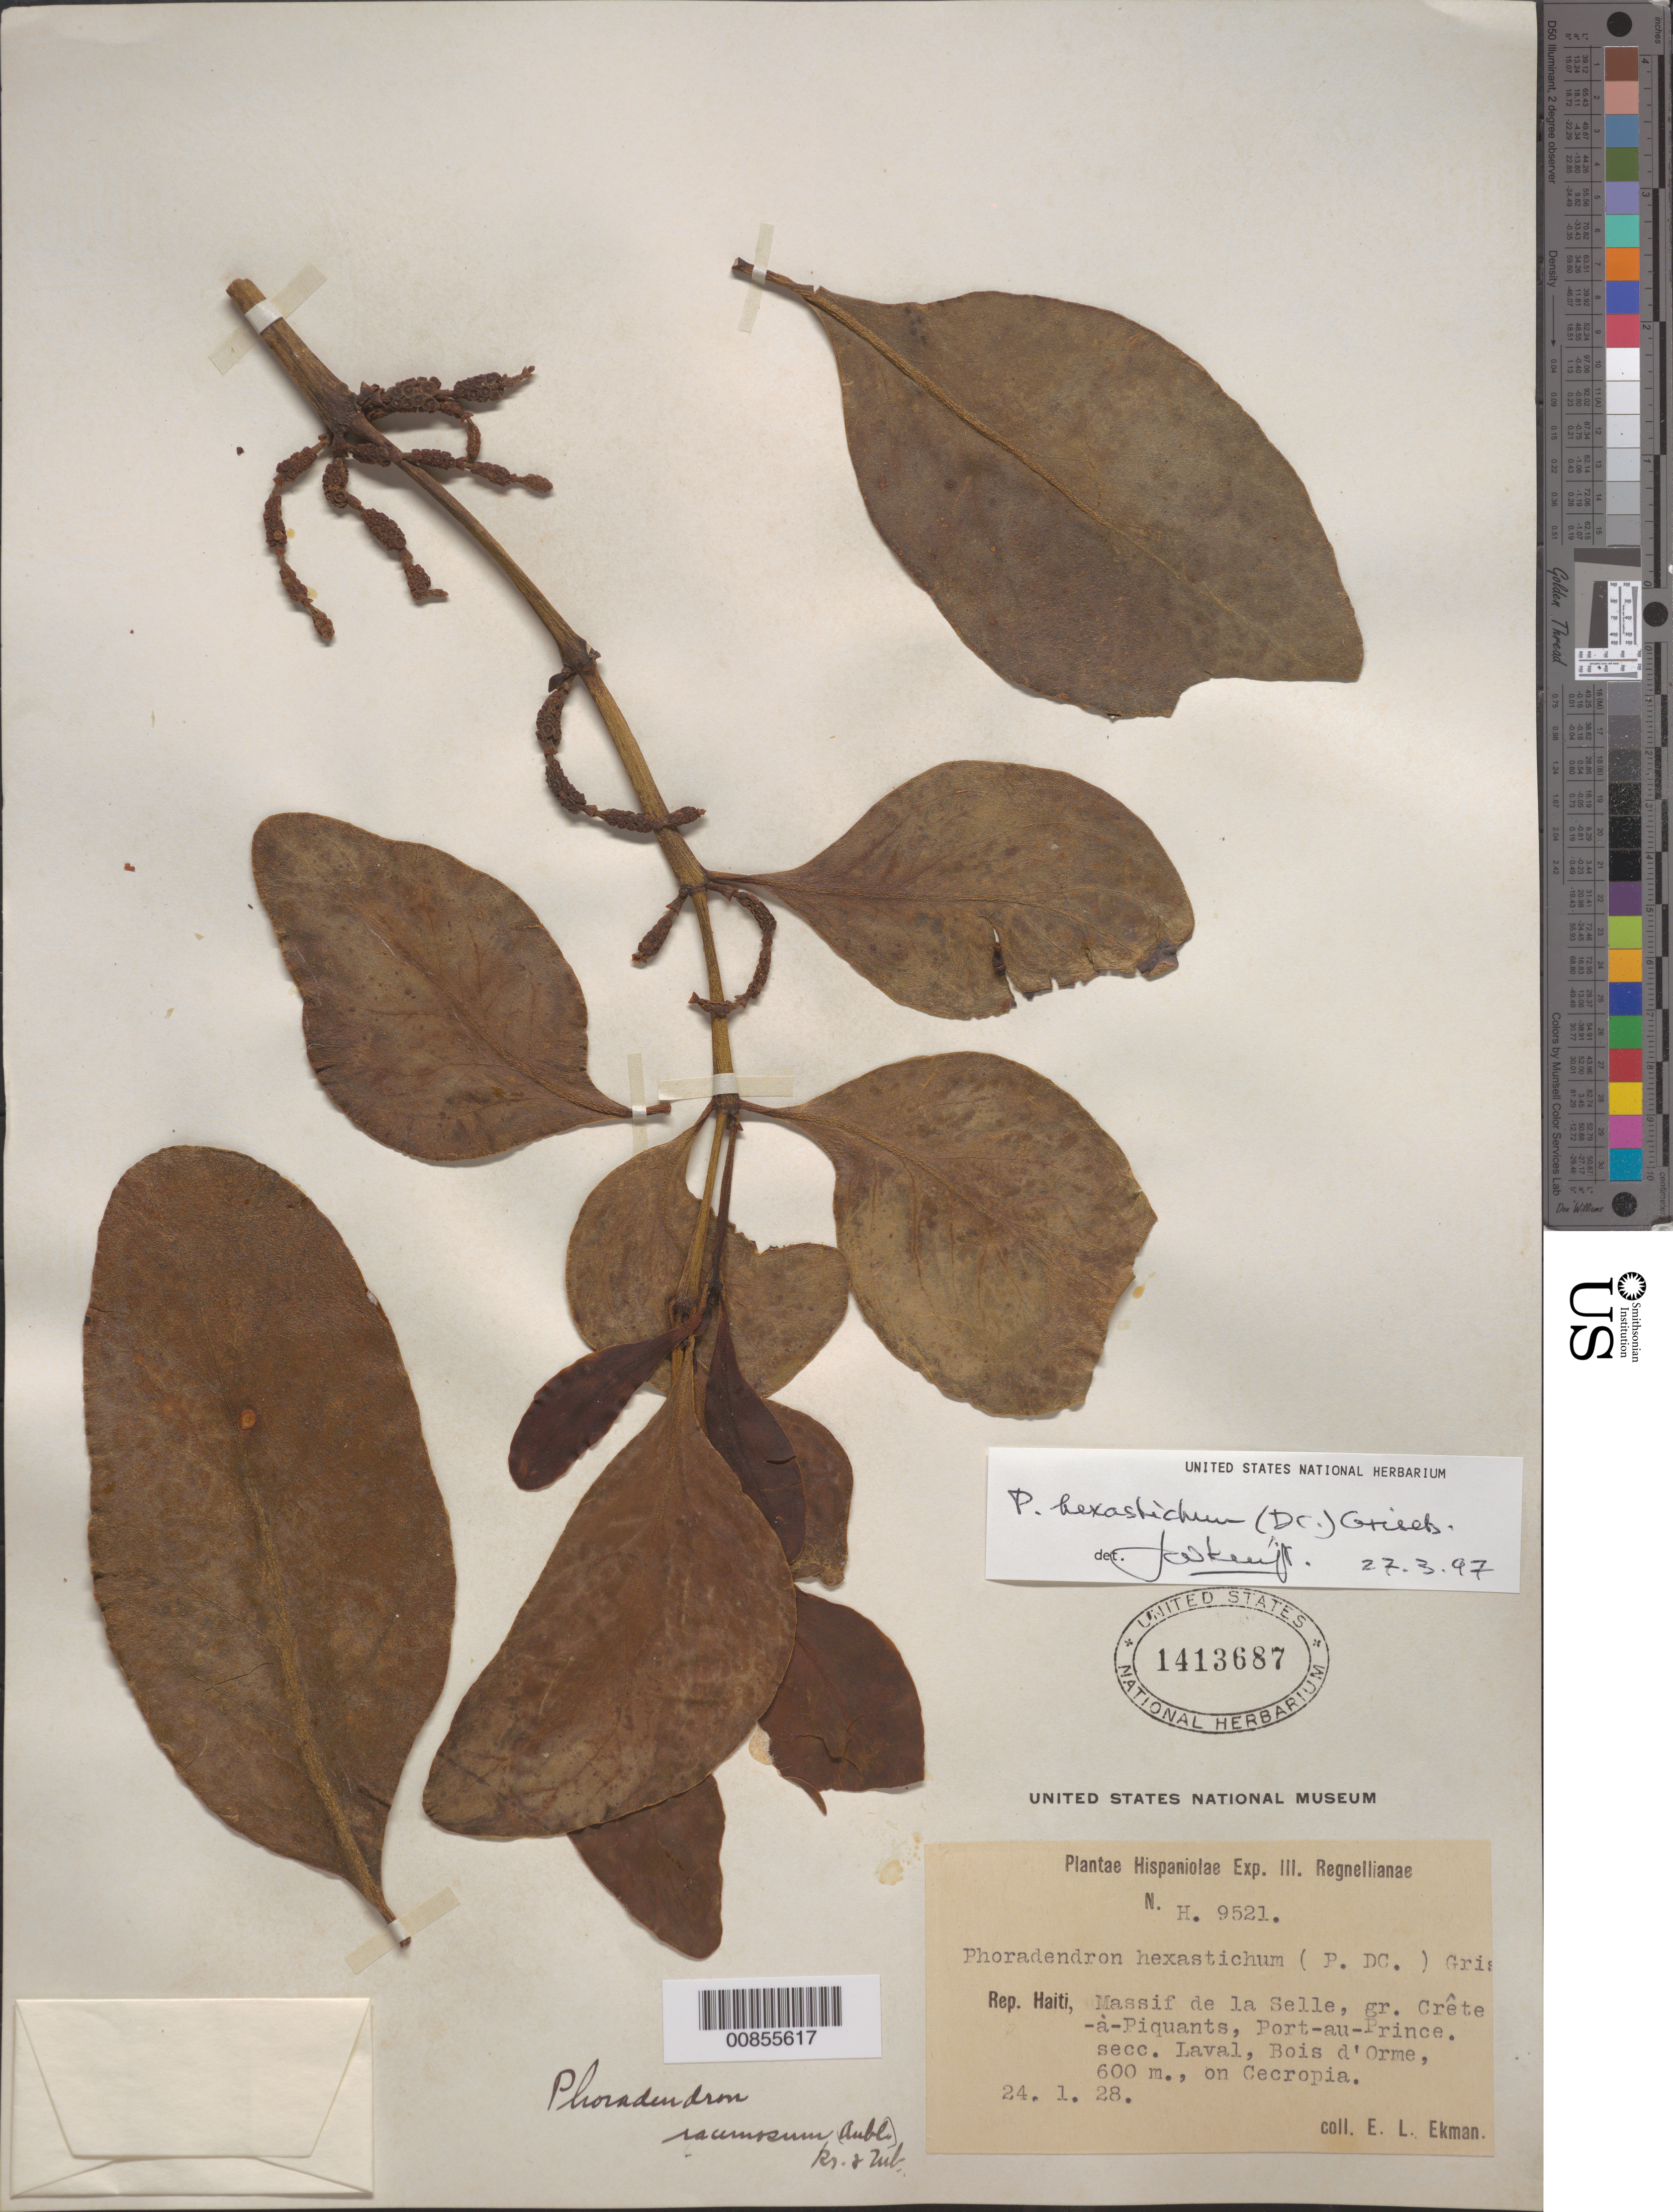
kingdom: Plantae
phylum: Tracheophyta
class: Magnoliopsida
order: Santalales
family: Viscaceae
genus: Phoradendron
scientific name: Phoradendron hexastichum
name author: (DC.) Griseb.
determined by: Kuijt, Job, (CANADA)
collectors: E. L. Ekman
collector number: H 9521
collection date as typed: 24 Jan 1928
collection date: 1928-01-24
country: Haiti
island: Hispaniola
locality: Massif de la Selle, gr. Crête-a-Piquants, Port-au-Prince. Secc. Laval, Bois d'Orme.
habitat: On Cecropia.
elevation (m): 600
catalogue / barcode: US 1413687